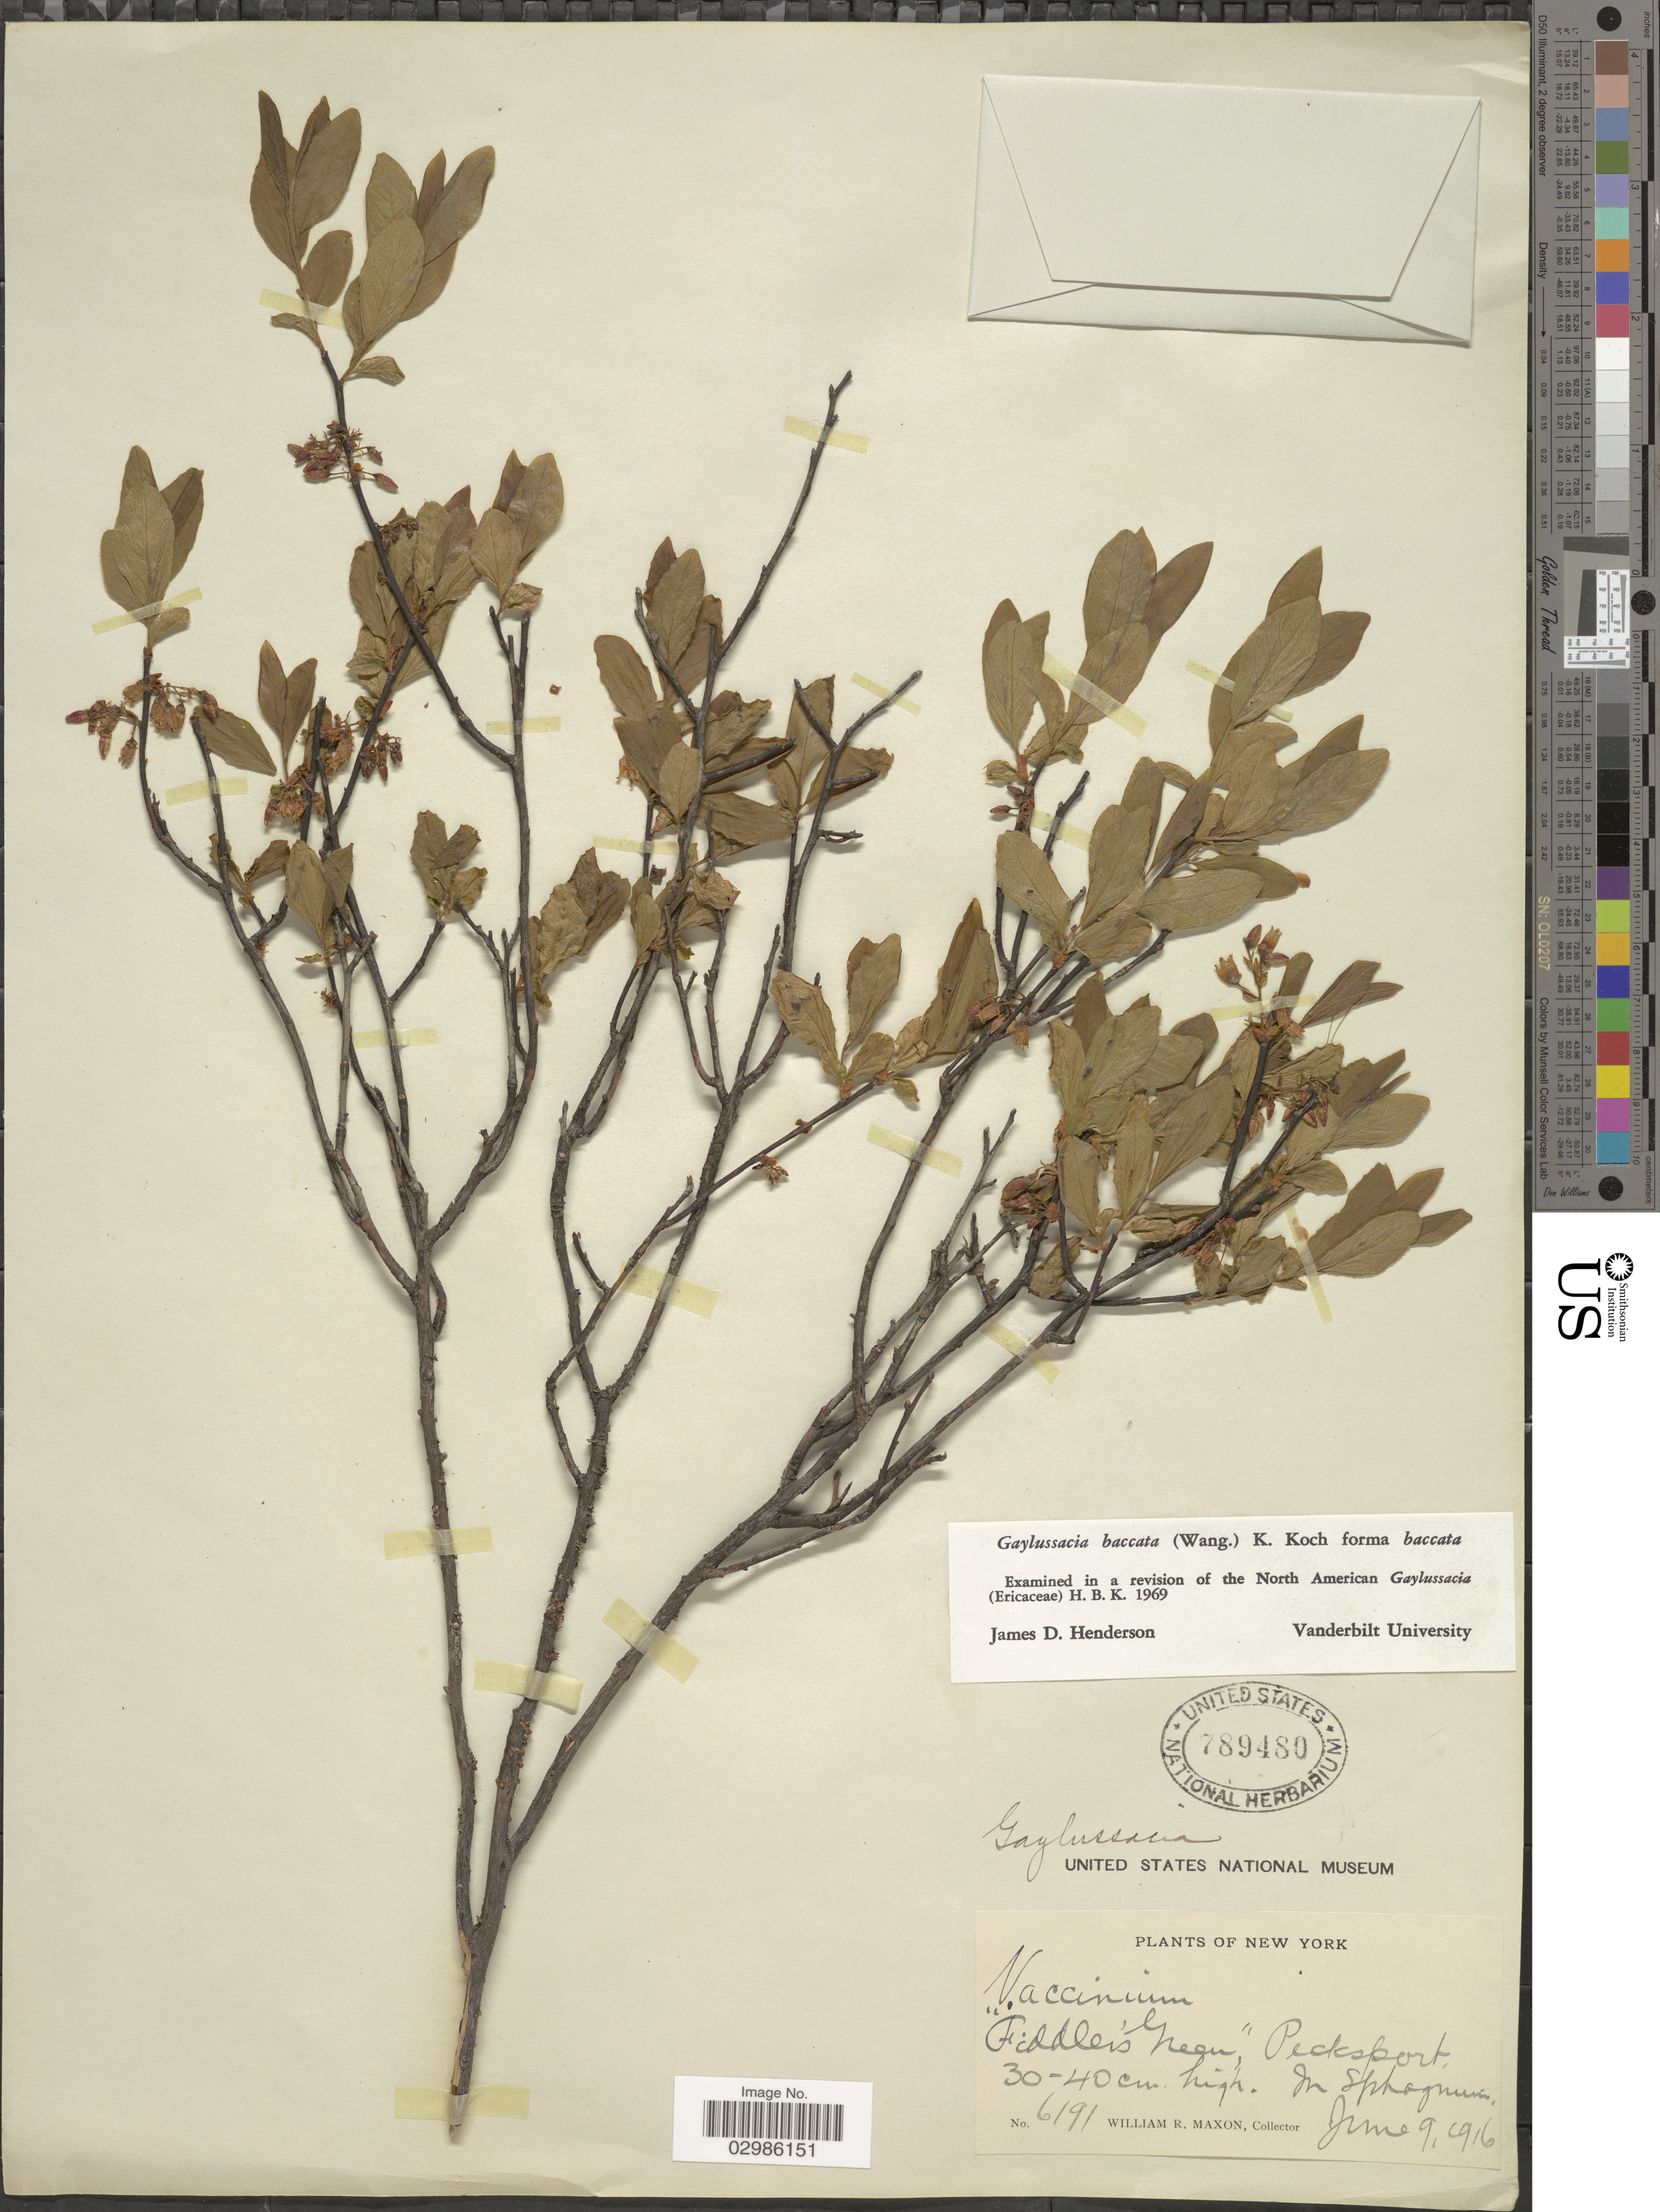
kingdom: Plantae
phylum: Tracheophyta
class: Magnoliopsida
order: Ericales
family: Ericaceae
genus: Gaylussacia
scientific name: Gaylussacia baccata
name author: (Wangenh.) K. Koch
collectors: W. R. Maxon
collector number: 6191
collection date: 1916-06-09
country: United States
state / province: New York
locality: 'Fiddler's Grecu', Pecksport. In sphagnum.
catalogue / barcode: US 789480